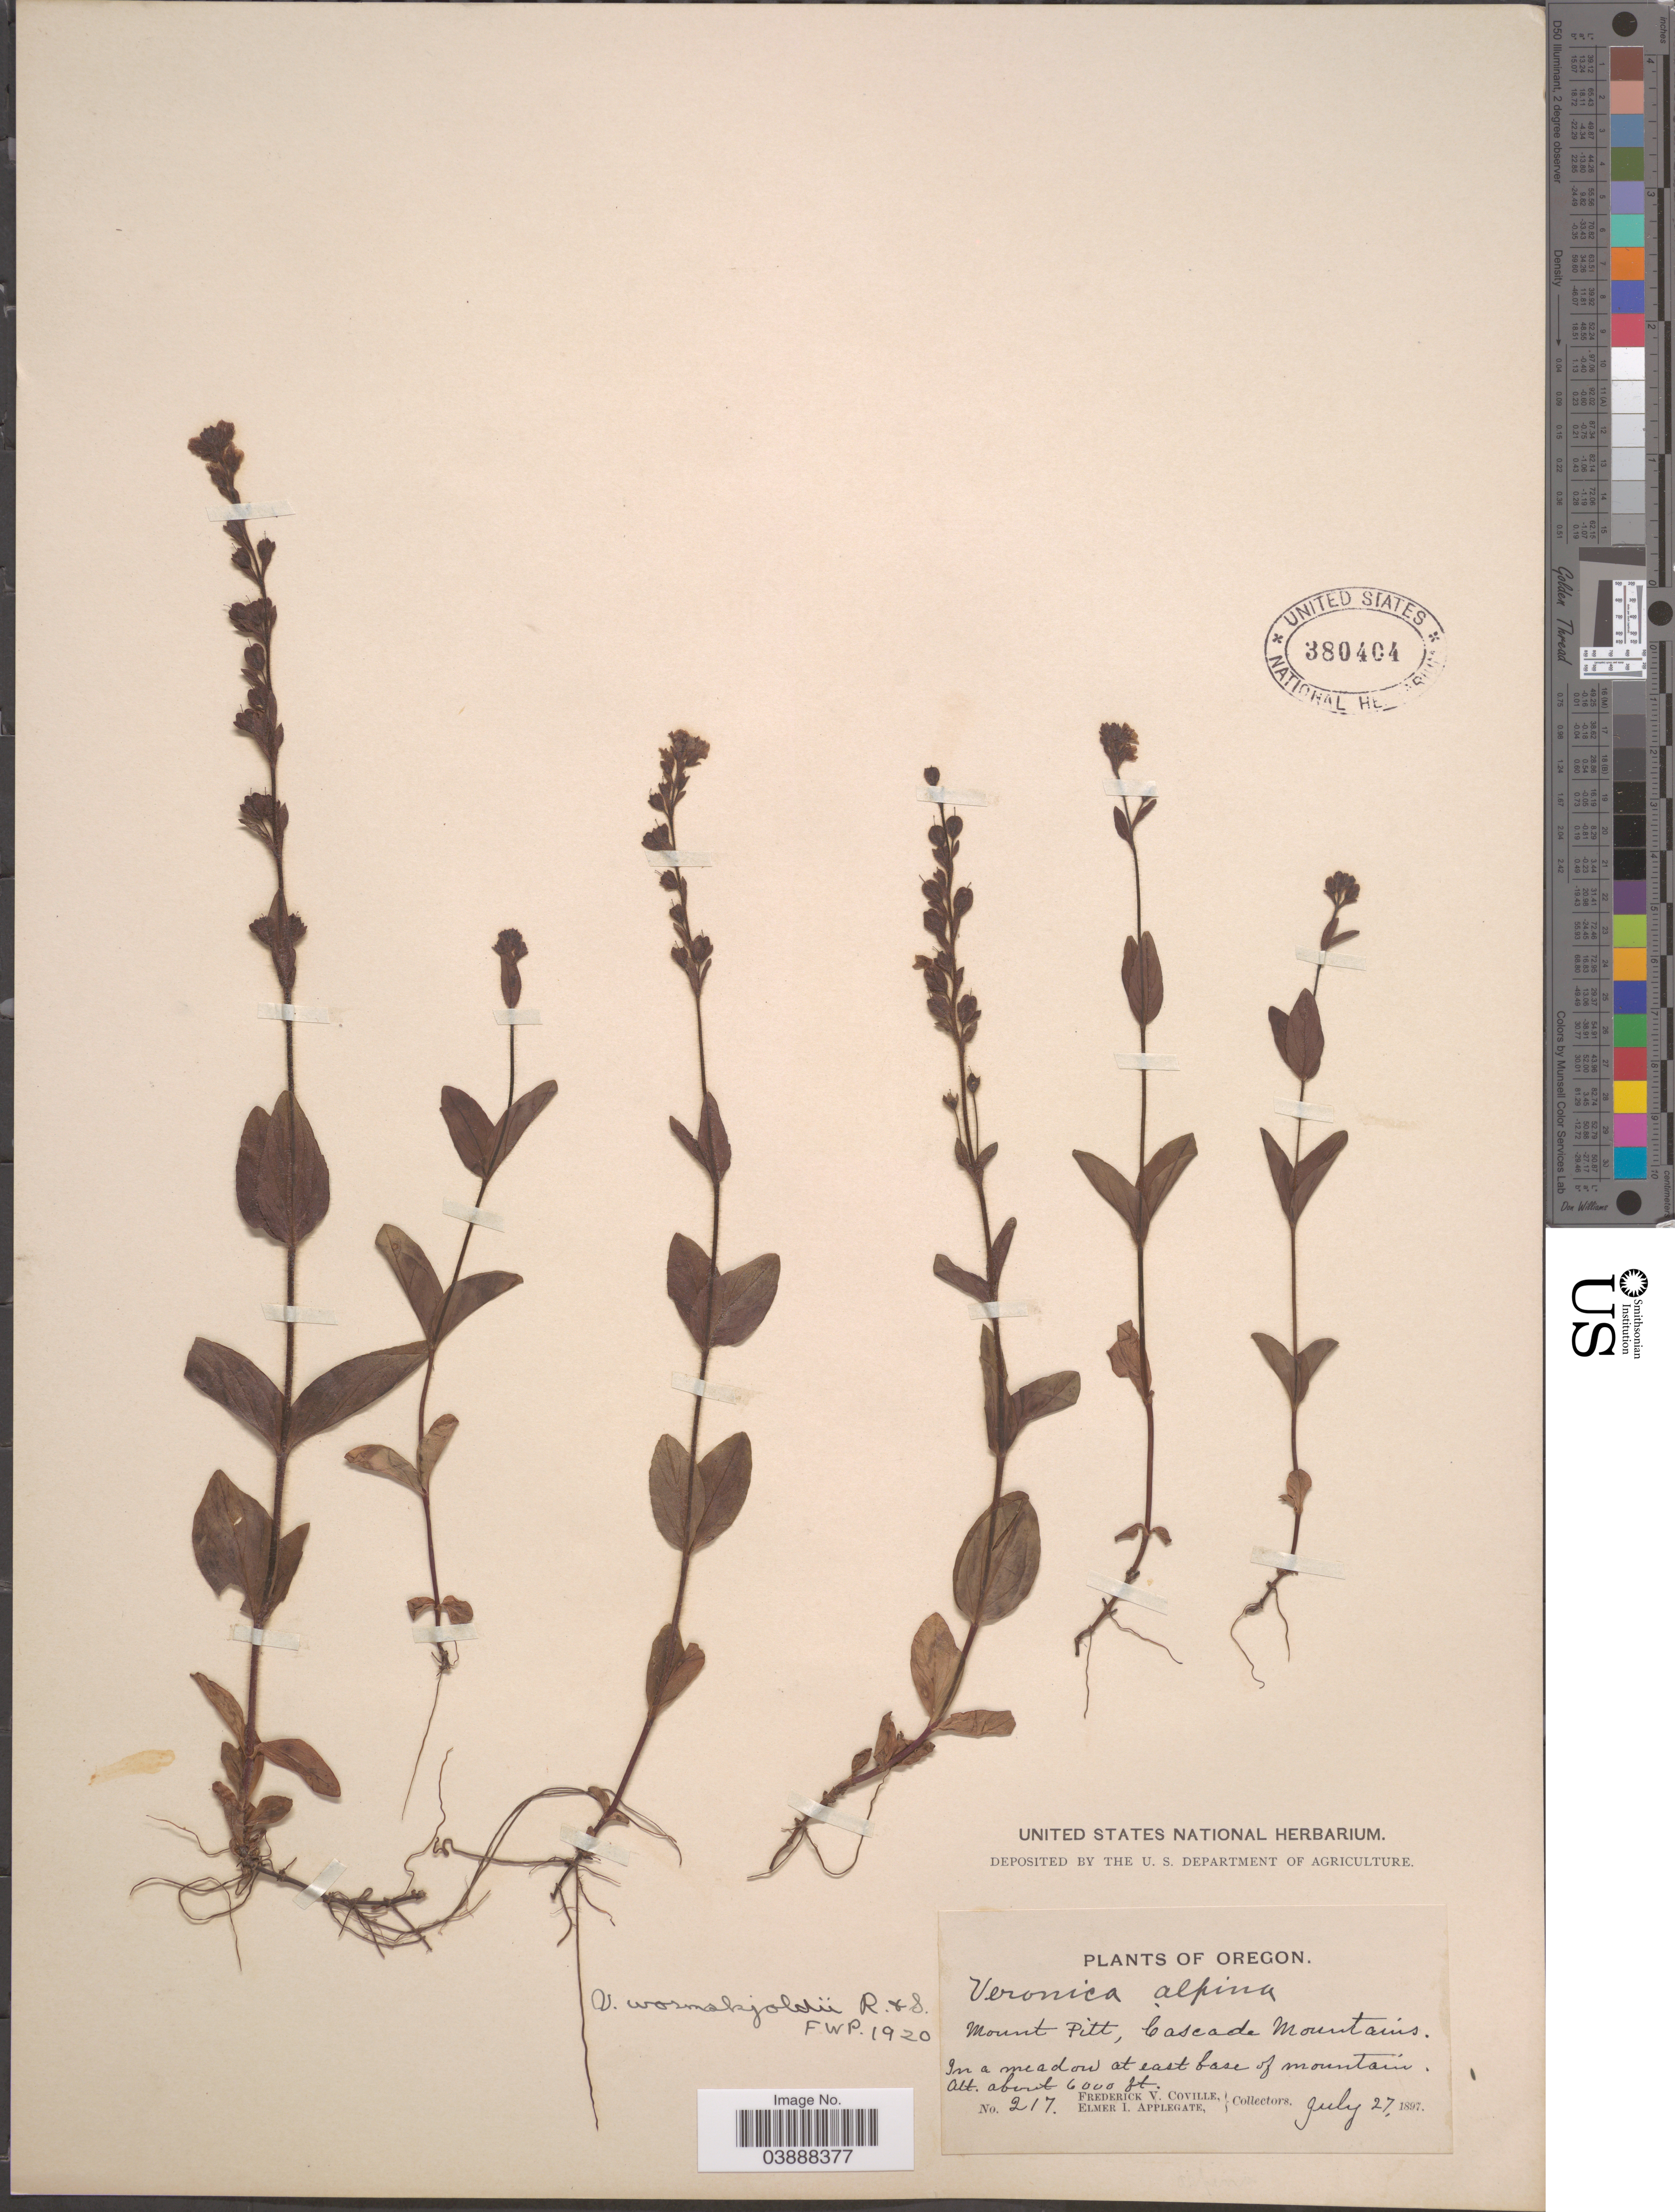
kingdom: Plantae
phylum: Tracheophyta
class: Magnoliopsida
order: Lamiales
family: Plantaginaceae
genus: Veronica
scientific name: Veronica wormskjoldii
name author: Roem. & Schult.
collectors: F. V. Coville & E. I. Applegate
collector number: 217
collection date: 1897-07-27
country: United States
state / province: Oregon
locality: Mount Pitt, Cascade Mountains. At east base of mountain.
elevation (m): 1829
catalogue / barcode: US 380404